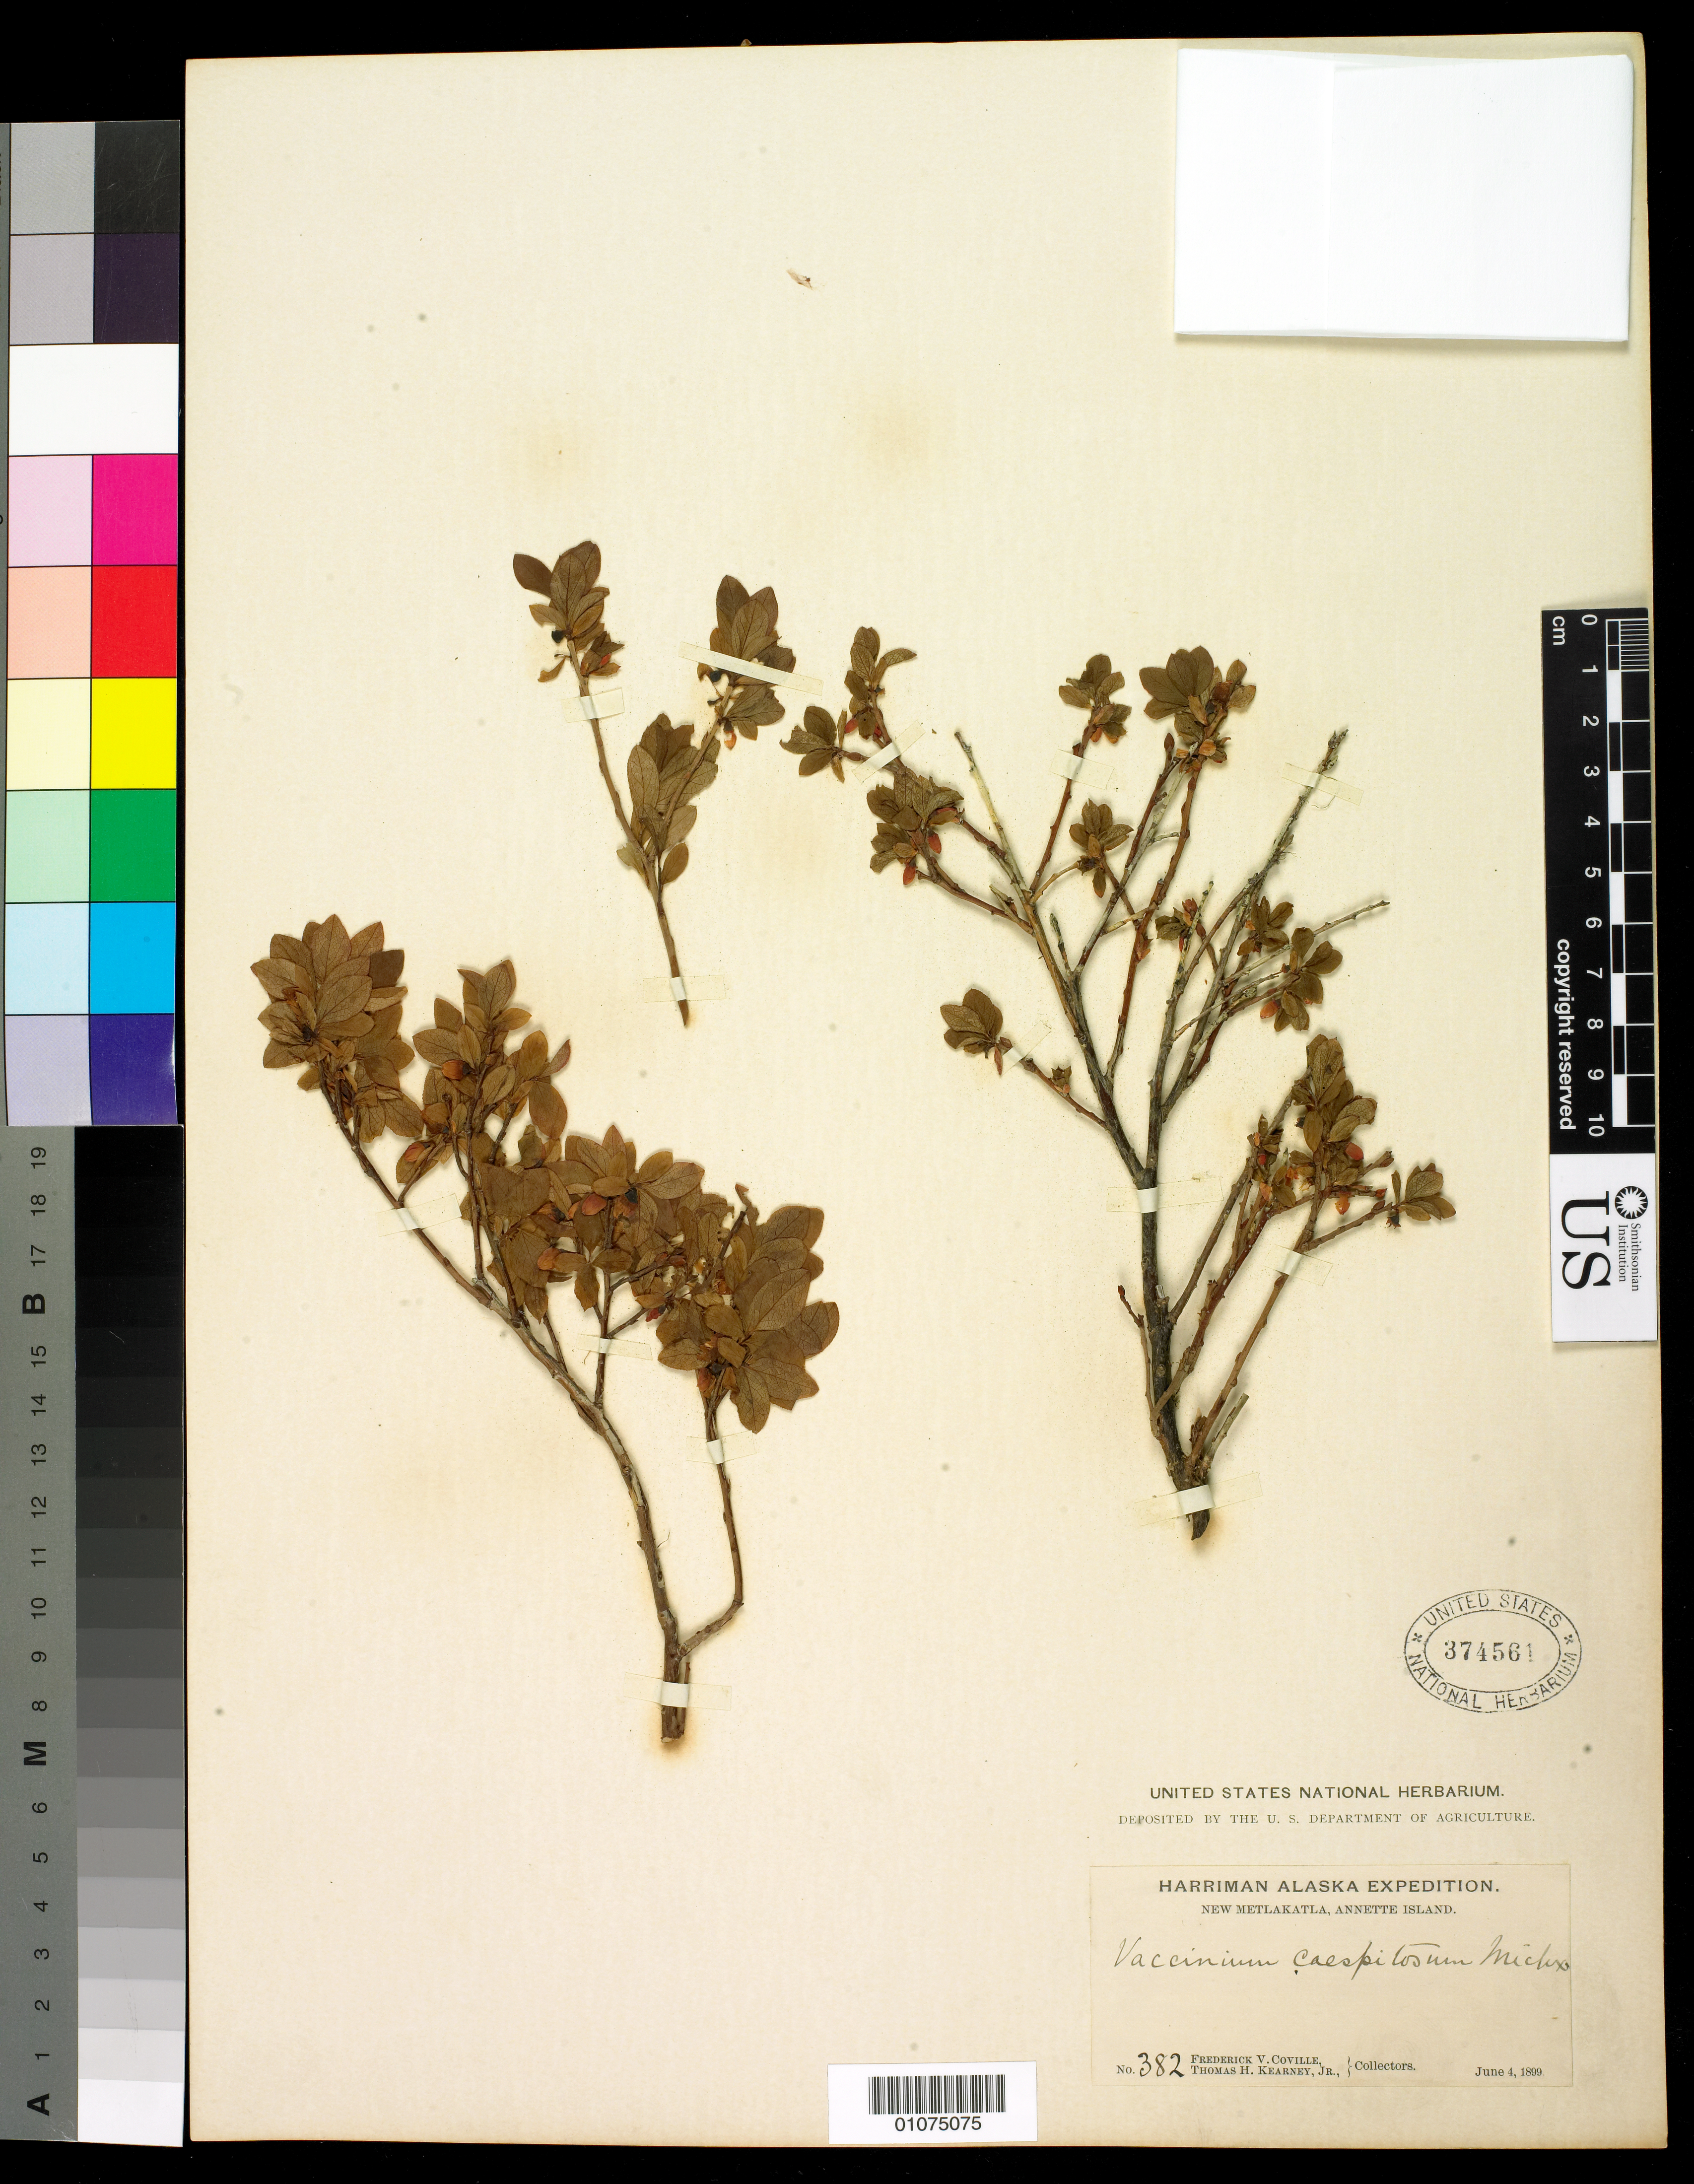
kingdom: Plantae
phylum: Tracheophyta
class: Magnoliopsida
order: Ericales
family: Ericaceae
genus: Vaccinium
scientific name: Vaccinium caespitosum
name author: Michx.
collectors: F. V. Coville & T. H. Kearney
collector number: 382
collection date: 1899-06-04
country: United States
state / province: Alaska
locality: New Metlakatla, Annette Island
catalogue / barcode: US 374561